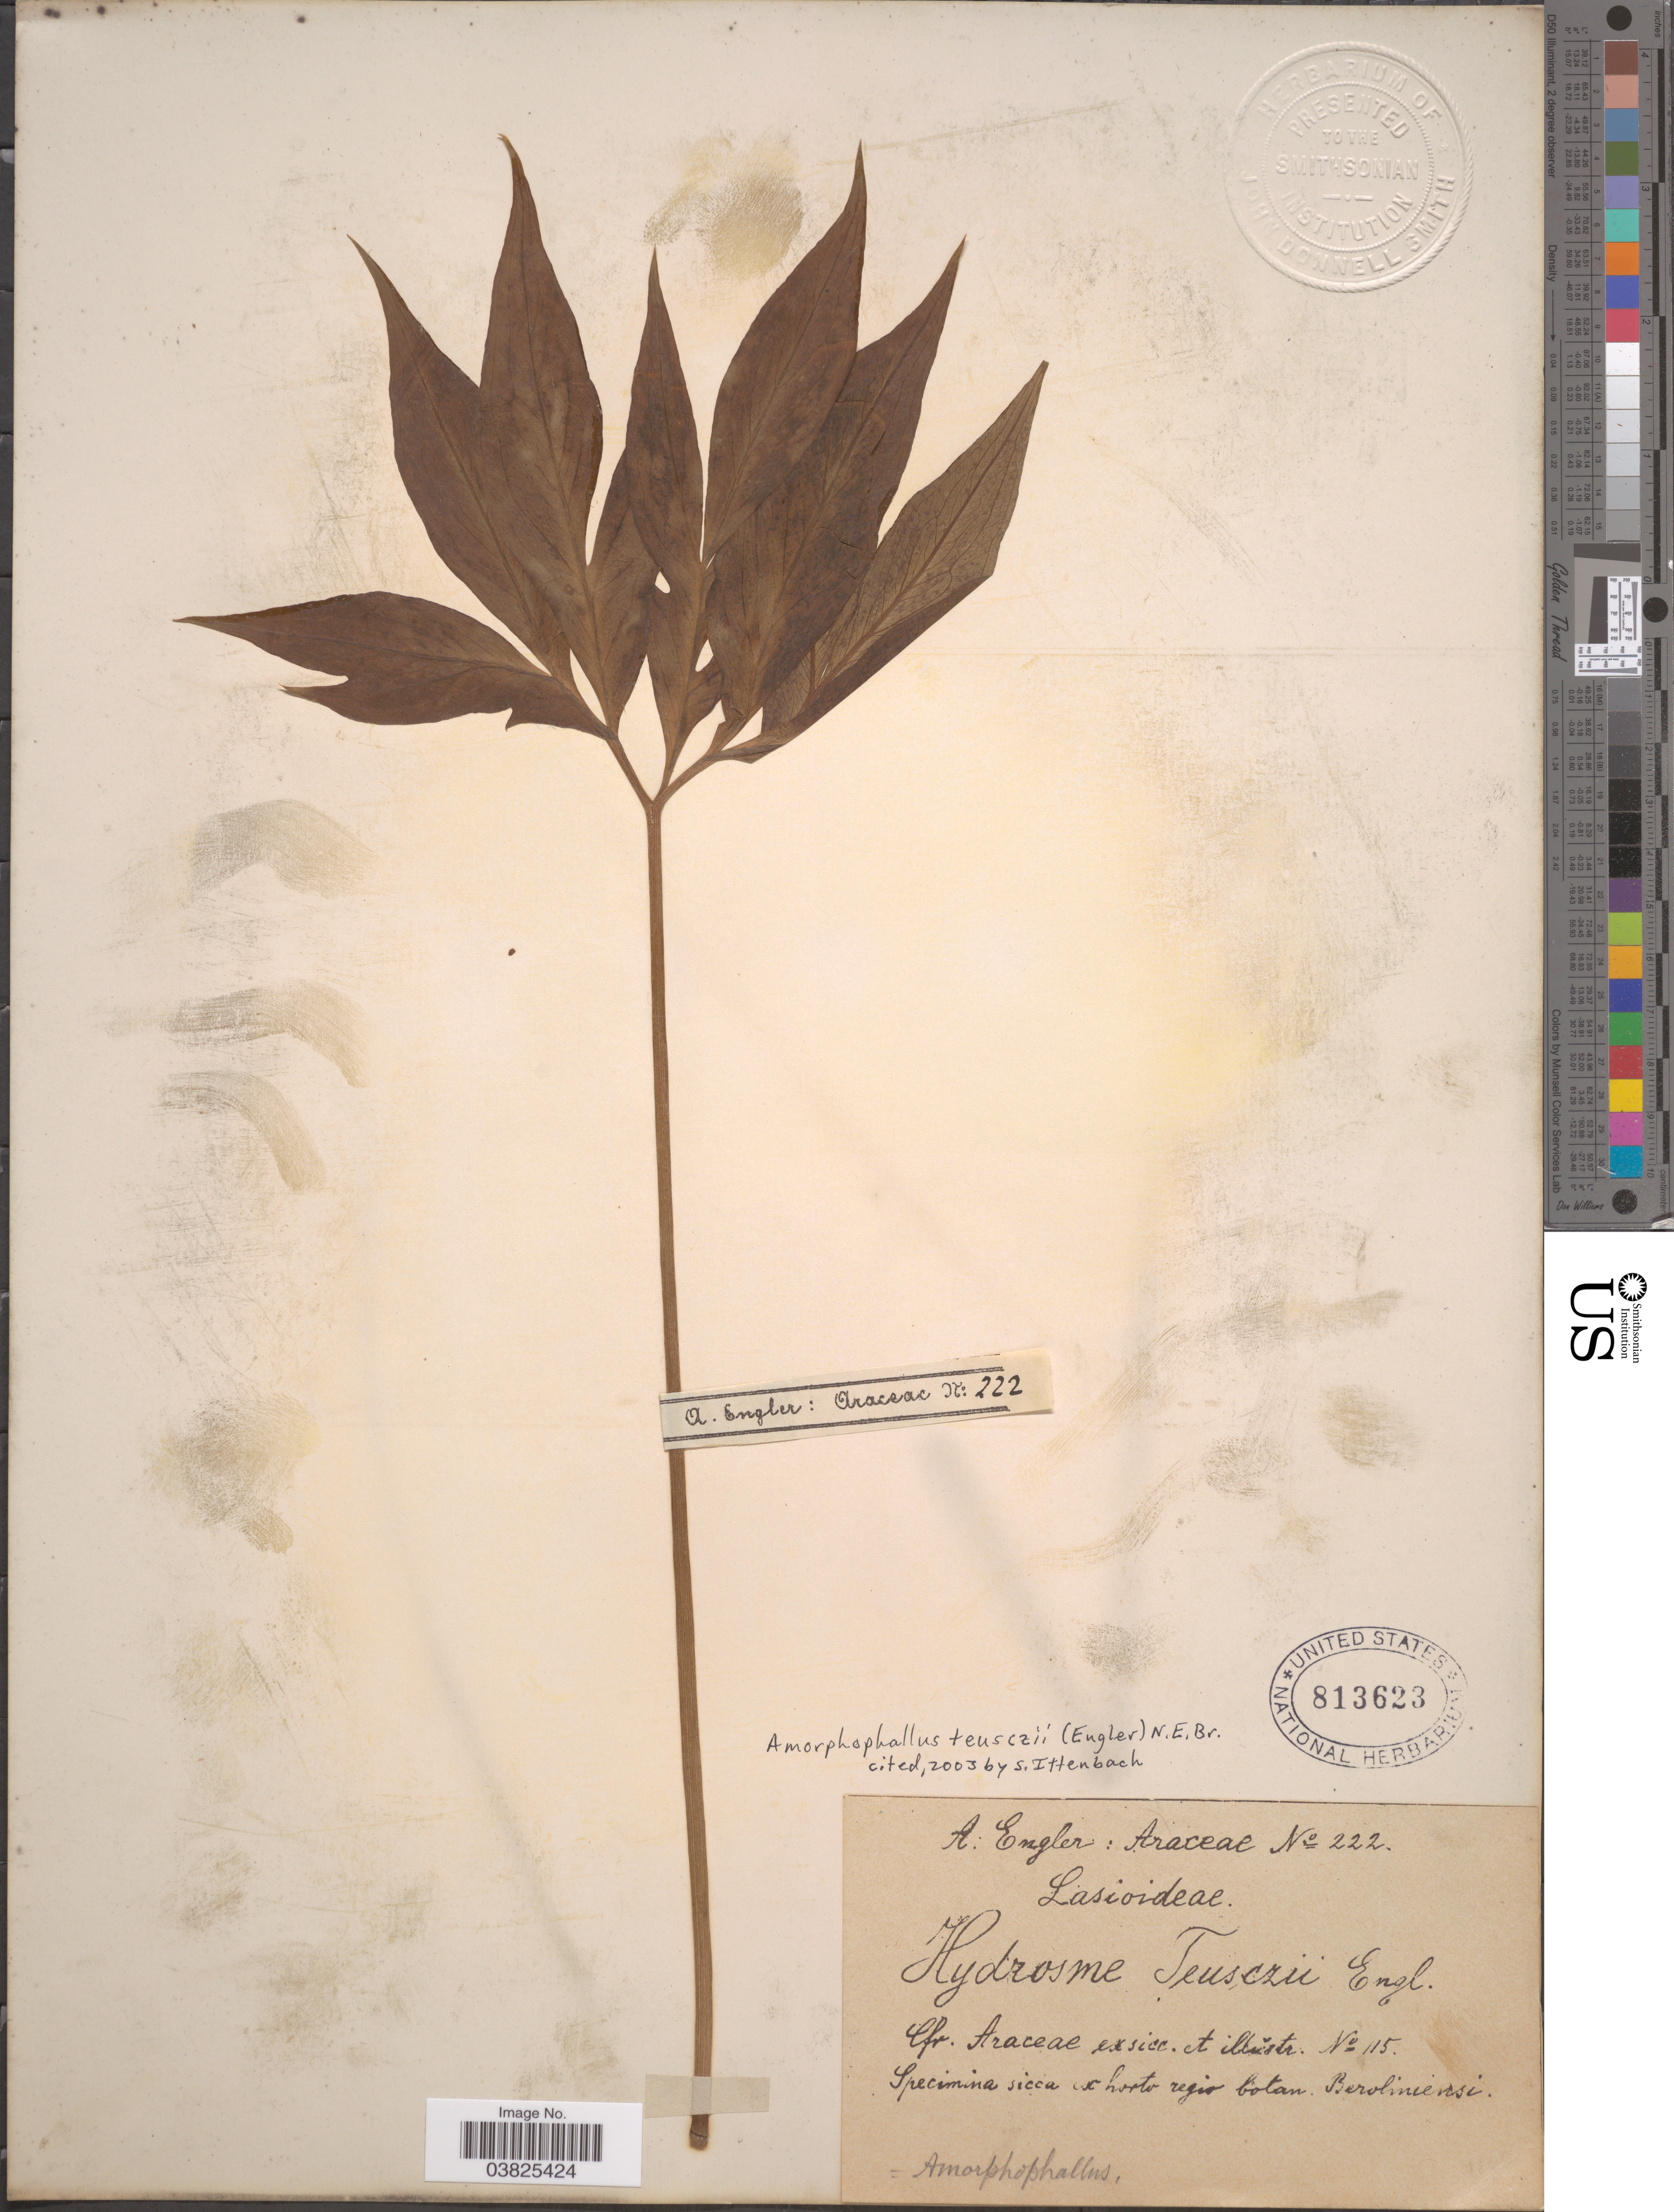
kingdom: Plantae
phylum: Tracheophyta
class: Liliopsida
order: Alismatales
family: Araceae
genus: Amorphophallus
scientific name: Amorphophallus teuszii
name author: (Engl.) N.E. Br.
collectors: A. Engler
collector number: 222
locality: Ex horto regio botan. Beroliniensi.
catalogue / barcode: US 813623